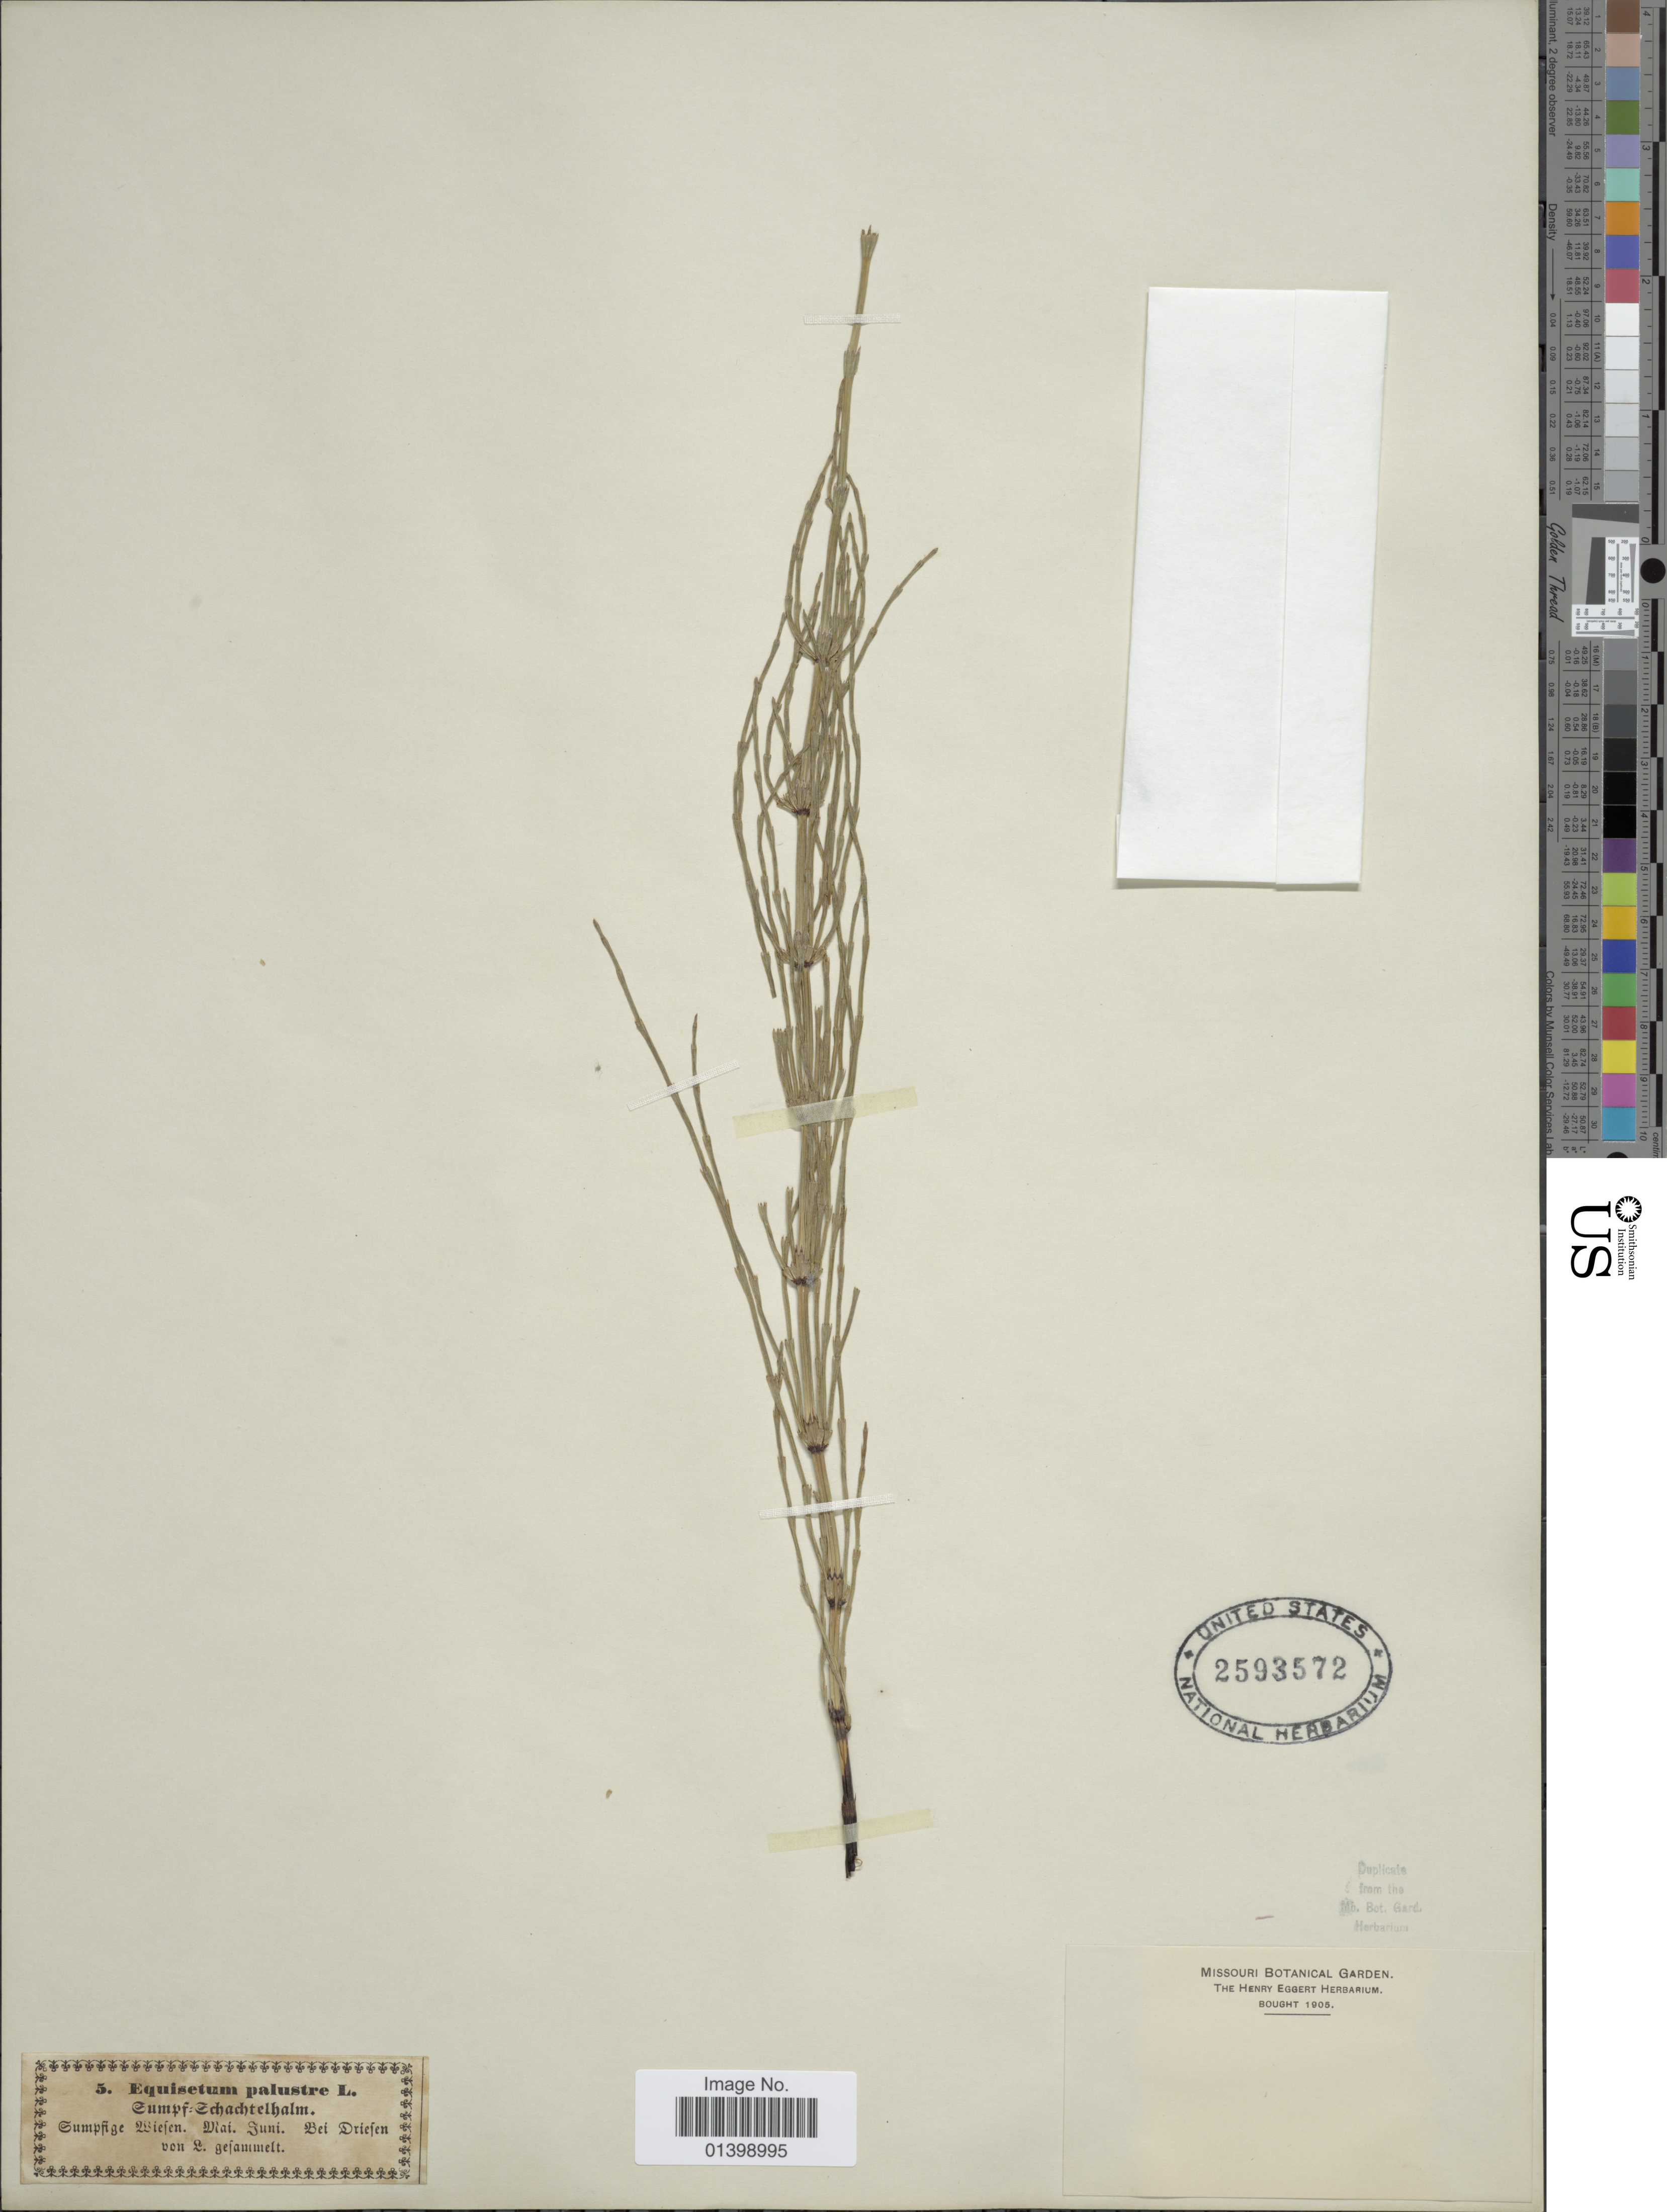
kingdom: Plantae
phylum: Tracheophyta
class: Polypodiopsida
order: Equisetales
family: Equisetaceae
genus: Equisetum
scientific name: Equisetum palustre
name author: L.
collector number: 5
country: Poland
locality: Sumpige Wiesen, Bei Driefen [interpreted]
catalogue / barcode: US 2593572